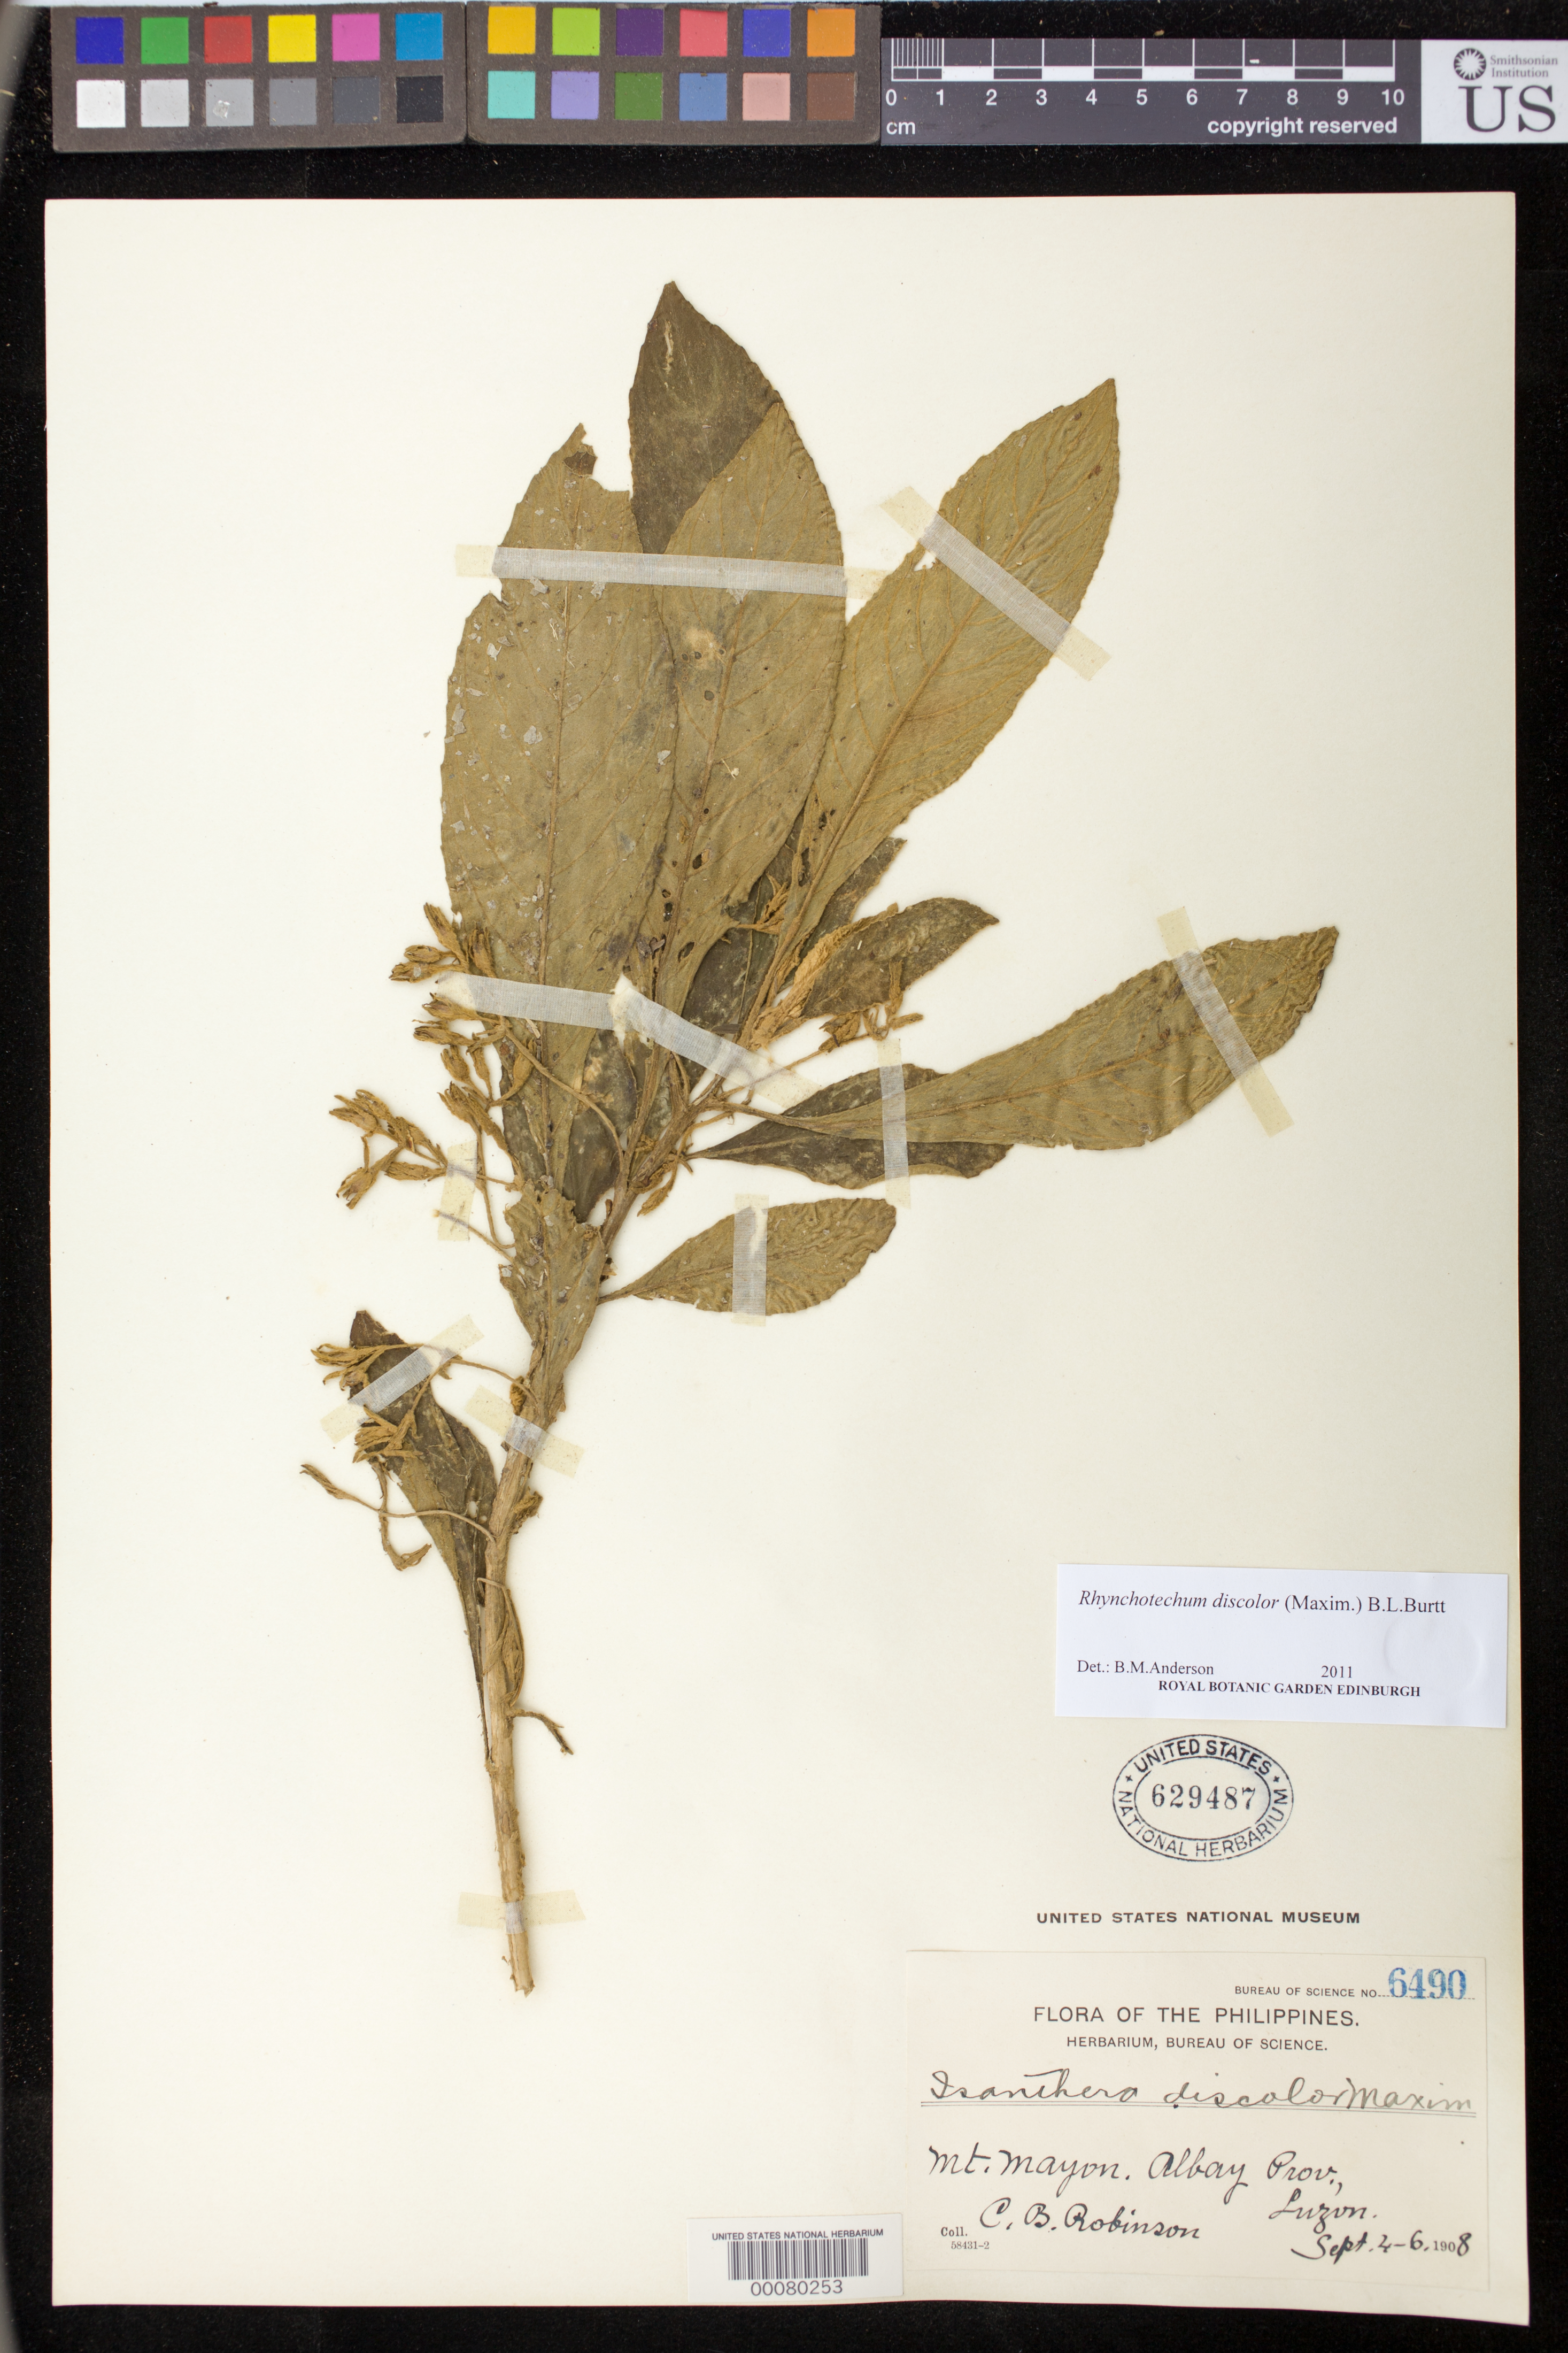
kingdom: Plantae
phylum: Tracheophyta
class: Magnoliopsida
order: Lamiales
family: Gesneriaceae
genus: Rhynchotechum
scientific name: Rhynchotechum discolor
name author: (Maxim.) B.L. Burtt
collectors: C. Robinson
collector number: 58431-2/6490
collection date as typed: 04-06 Sep 1908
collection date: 1908-09-04/1908-09-06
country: Philippines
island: Luzon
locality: Albay, Mt mayon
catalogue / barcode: US 629487